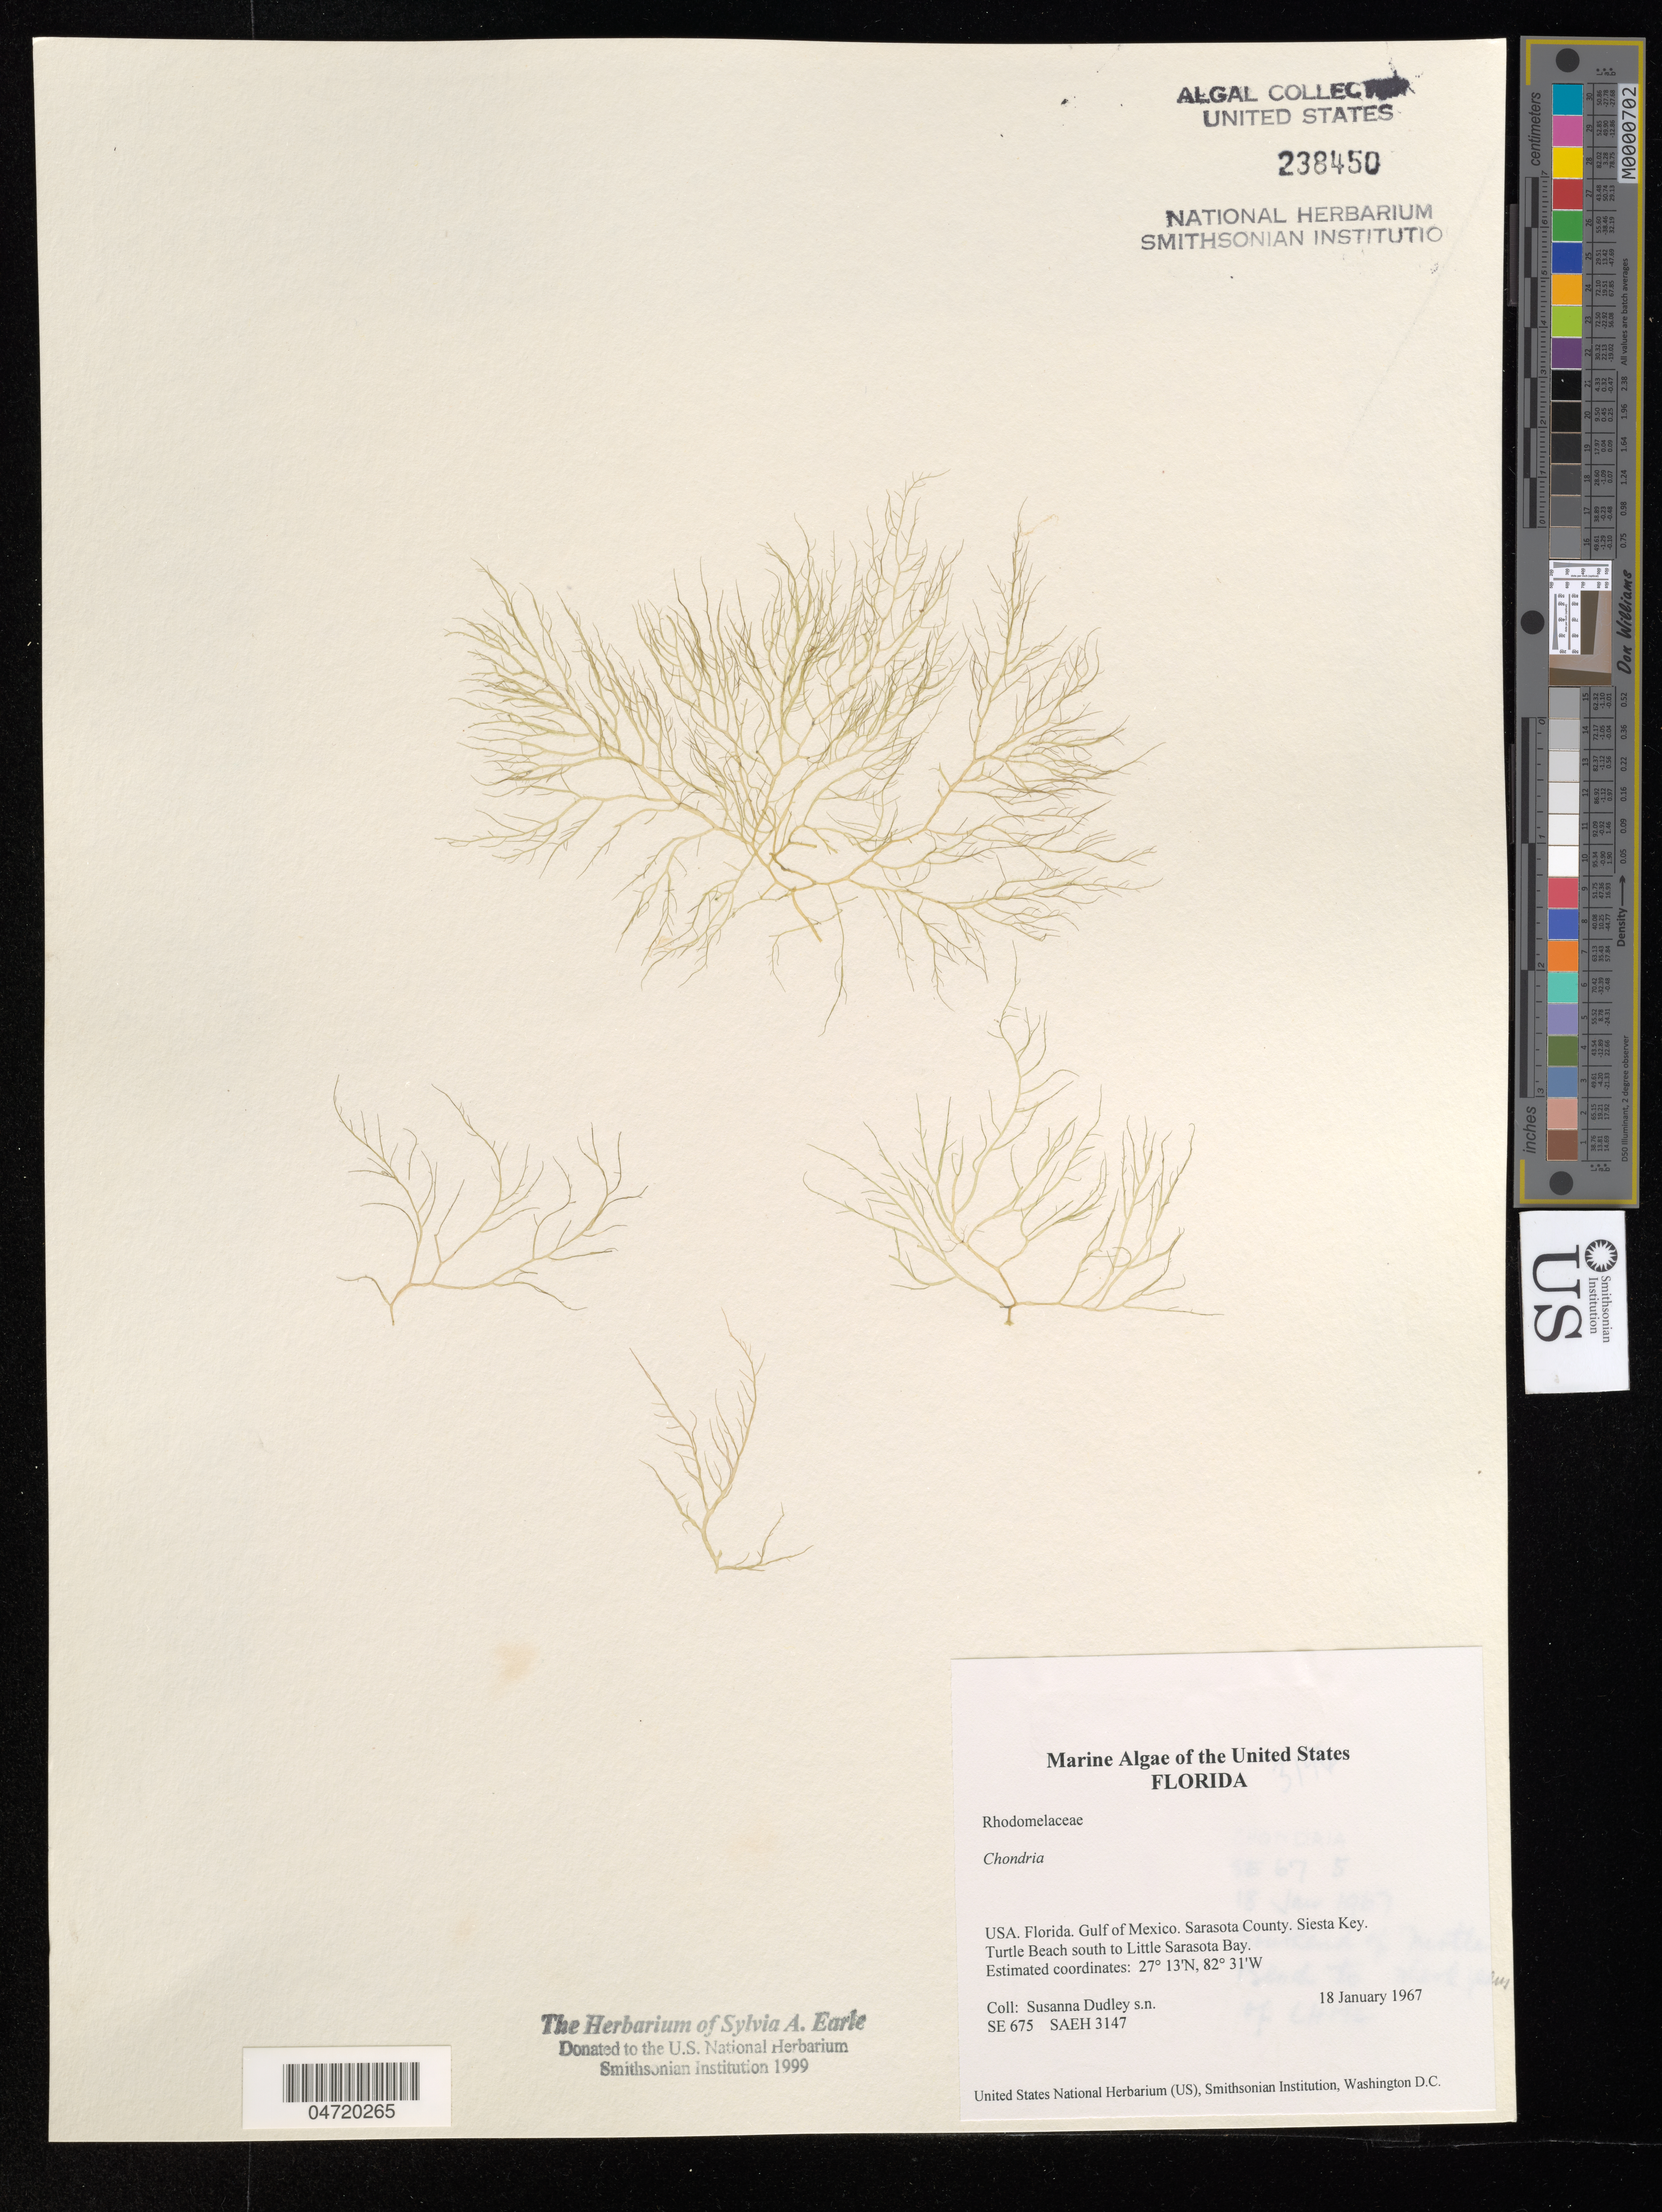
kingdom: Plantae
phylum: Rhodophyta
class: Florideophyceae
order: Ceramiales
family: Rhodomelaceae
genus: Chondria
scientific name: Chondria sp.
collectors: S. Dudley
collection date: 1967-01-18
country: United States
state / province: Florida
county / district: Sarasota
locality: Gulf of Mexico. Sarasota County. Siesta Key. Turtle Beach south to Little Sarasota Bay.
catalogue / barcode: US 238450